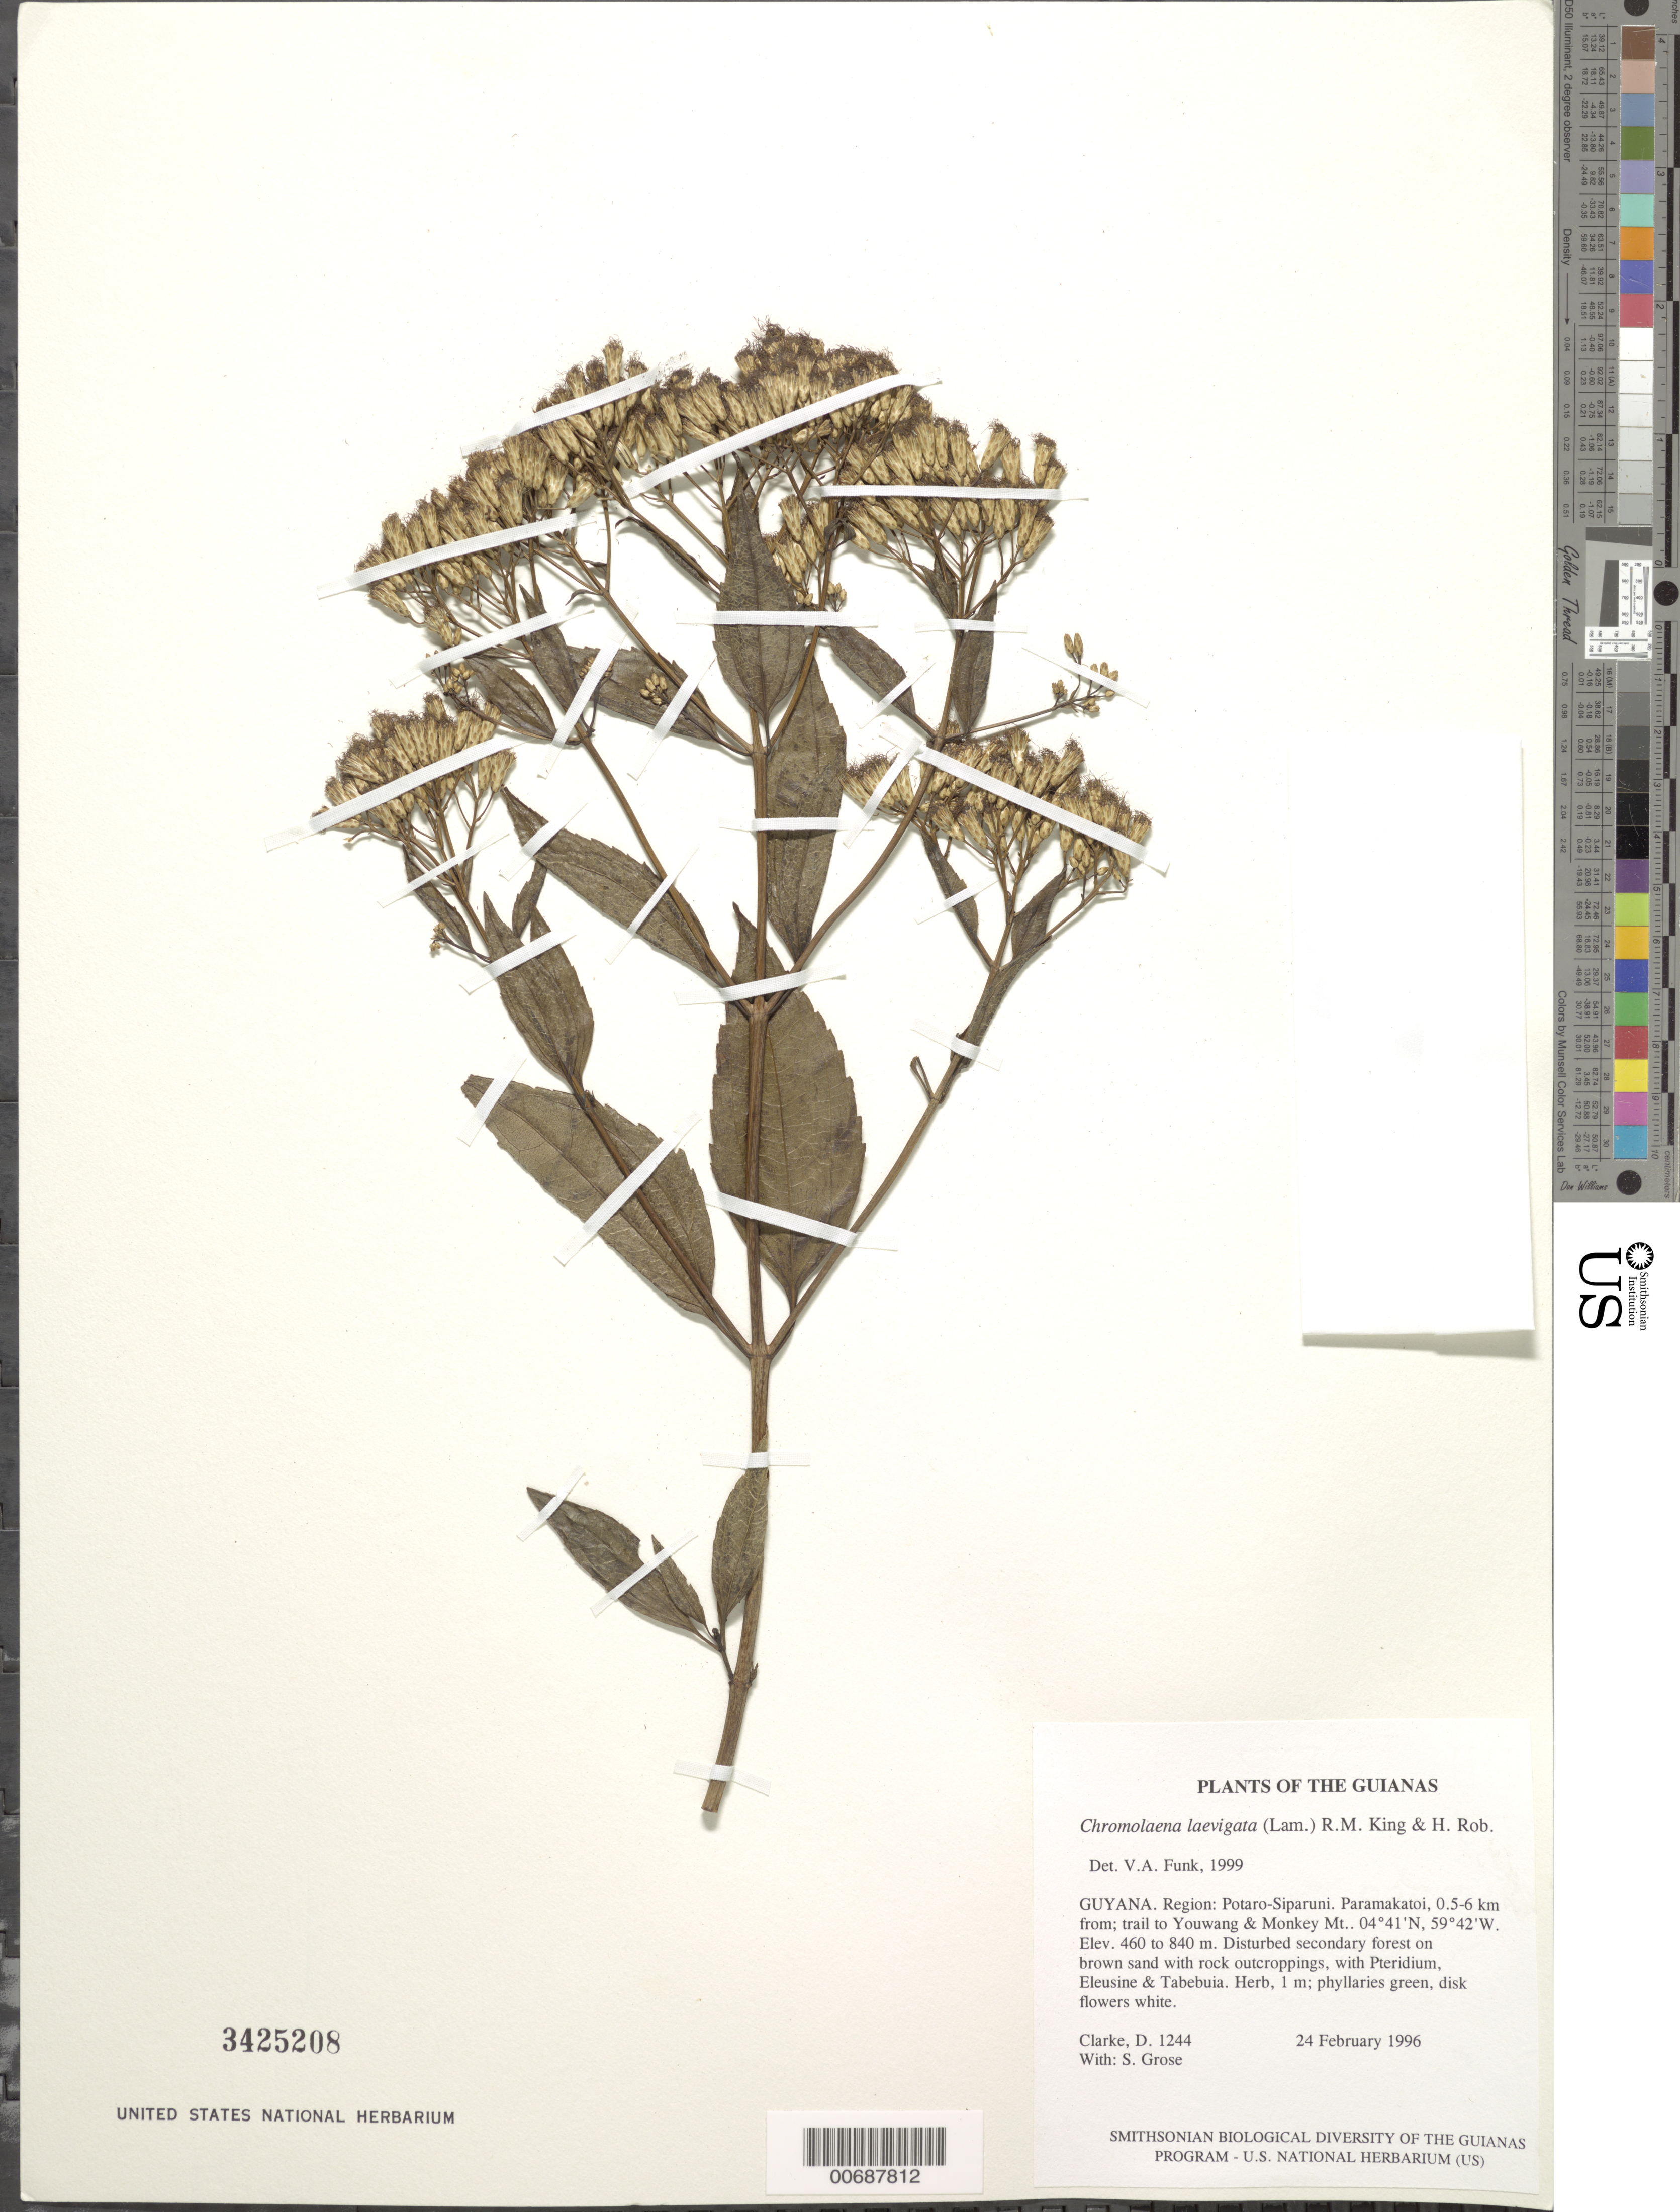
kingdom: Plantae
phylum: Tracheophyta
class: Magnoliopsida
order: Asterales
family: Asteraceae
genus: Chromolaena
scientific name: Chromolaena laevigata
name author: (Lam.) R.M. King & H. Rob.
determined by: Funk, Vicki A., (BOT), Smithsonian Institution - National Museum of Natural History (UNITED STATES)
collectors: H. D. Clarke & S. Grose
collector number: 1244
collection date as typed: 24 February 1996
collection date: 1996-02-24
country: Guyana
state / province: Potaro-Siparuni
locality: Paramakatoi, 0.5-6 km from; trail to Youwang & Monkey Mt.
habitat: Disturbed secondary forest on brown sand with rock outcroppings, with Pteridium, Eleusine & Tabebuia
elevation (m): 460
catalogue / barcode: US 3425208